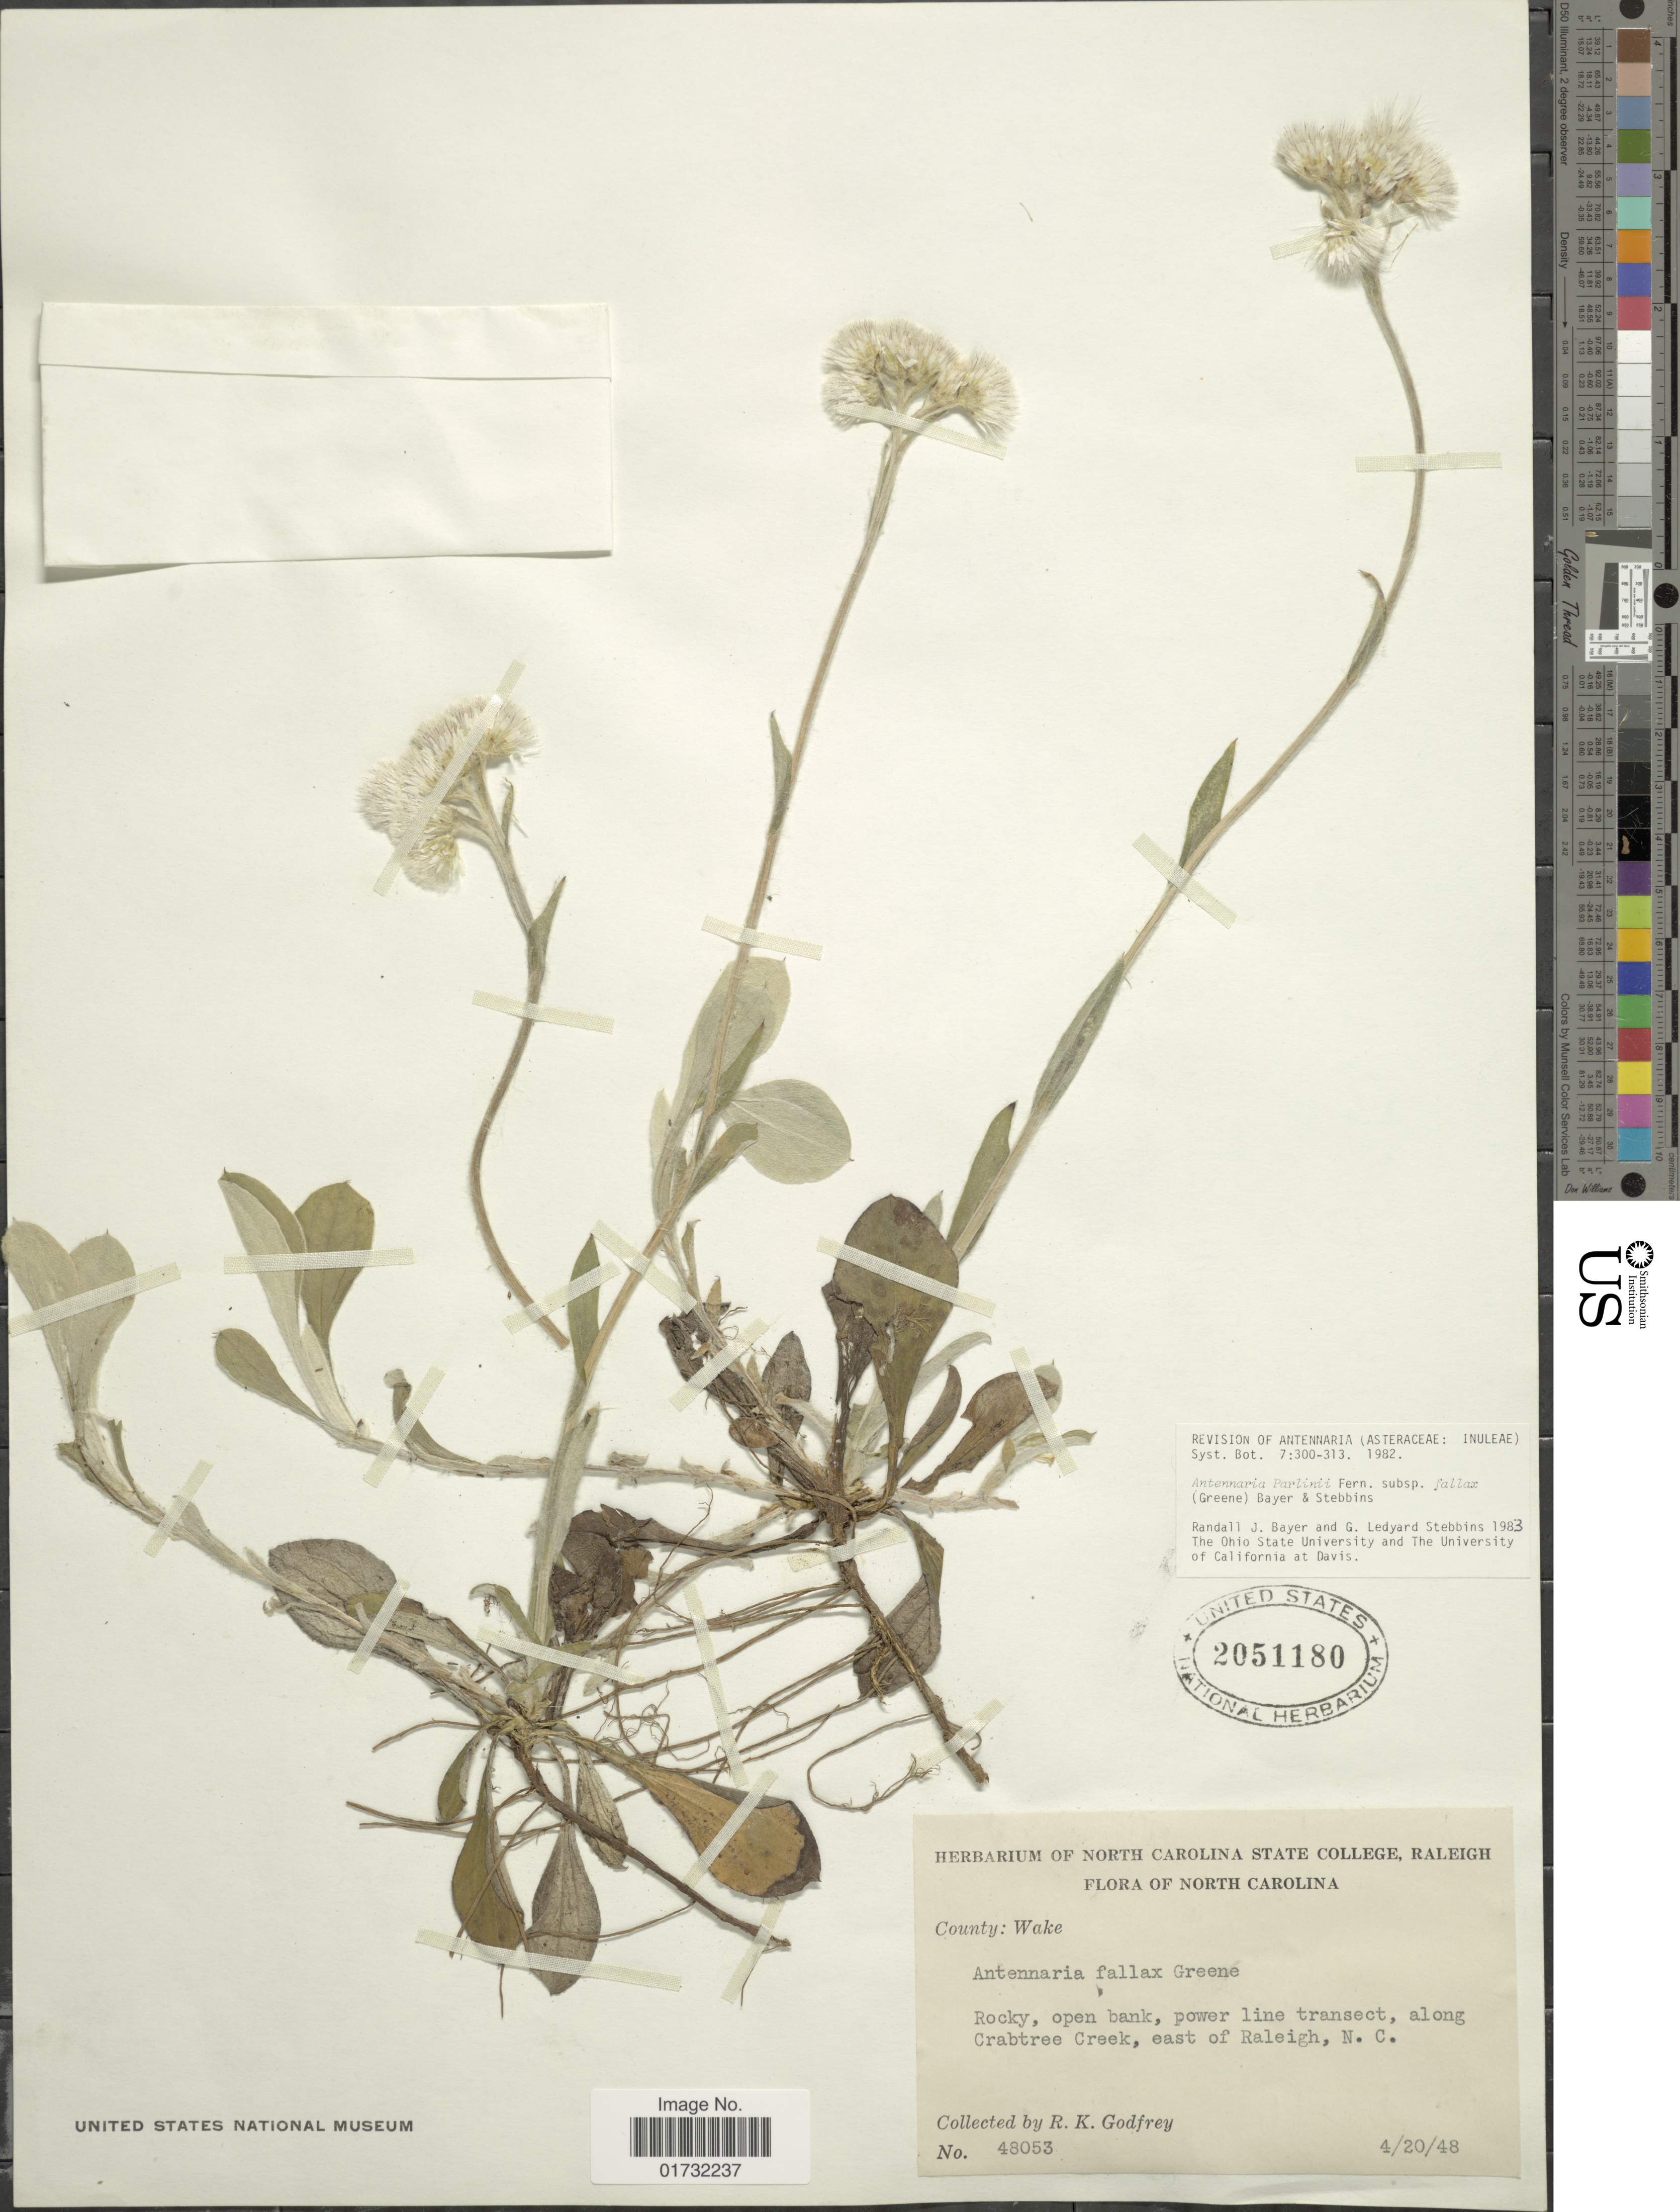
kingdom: Plantae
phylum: Tracheophyta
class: Magnoliopsida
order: Asterales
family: Asteraceae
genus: Antennaria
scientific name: Antennaria parlinii subsp. fallax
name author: (Greene) R.J. Bayer & Stebbins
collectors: R. K. Godfrey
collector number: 48053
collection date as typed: Transcribed d/m/y: 20/4/48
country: United States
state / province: North Carolina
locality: County: Wake, along Crabtree Creek, east of Raleigh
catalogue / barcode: US 2051180